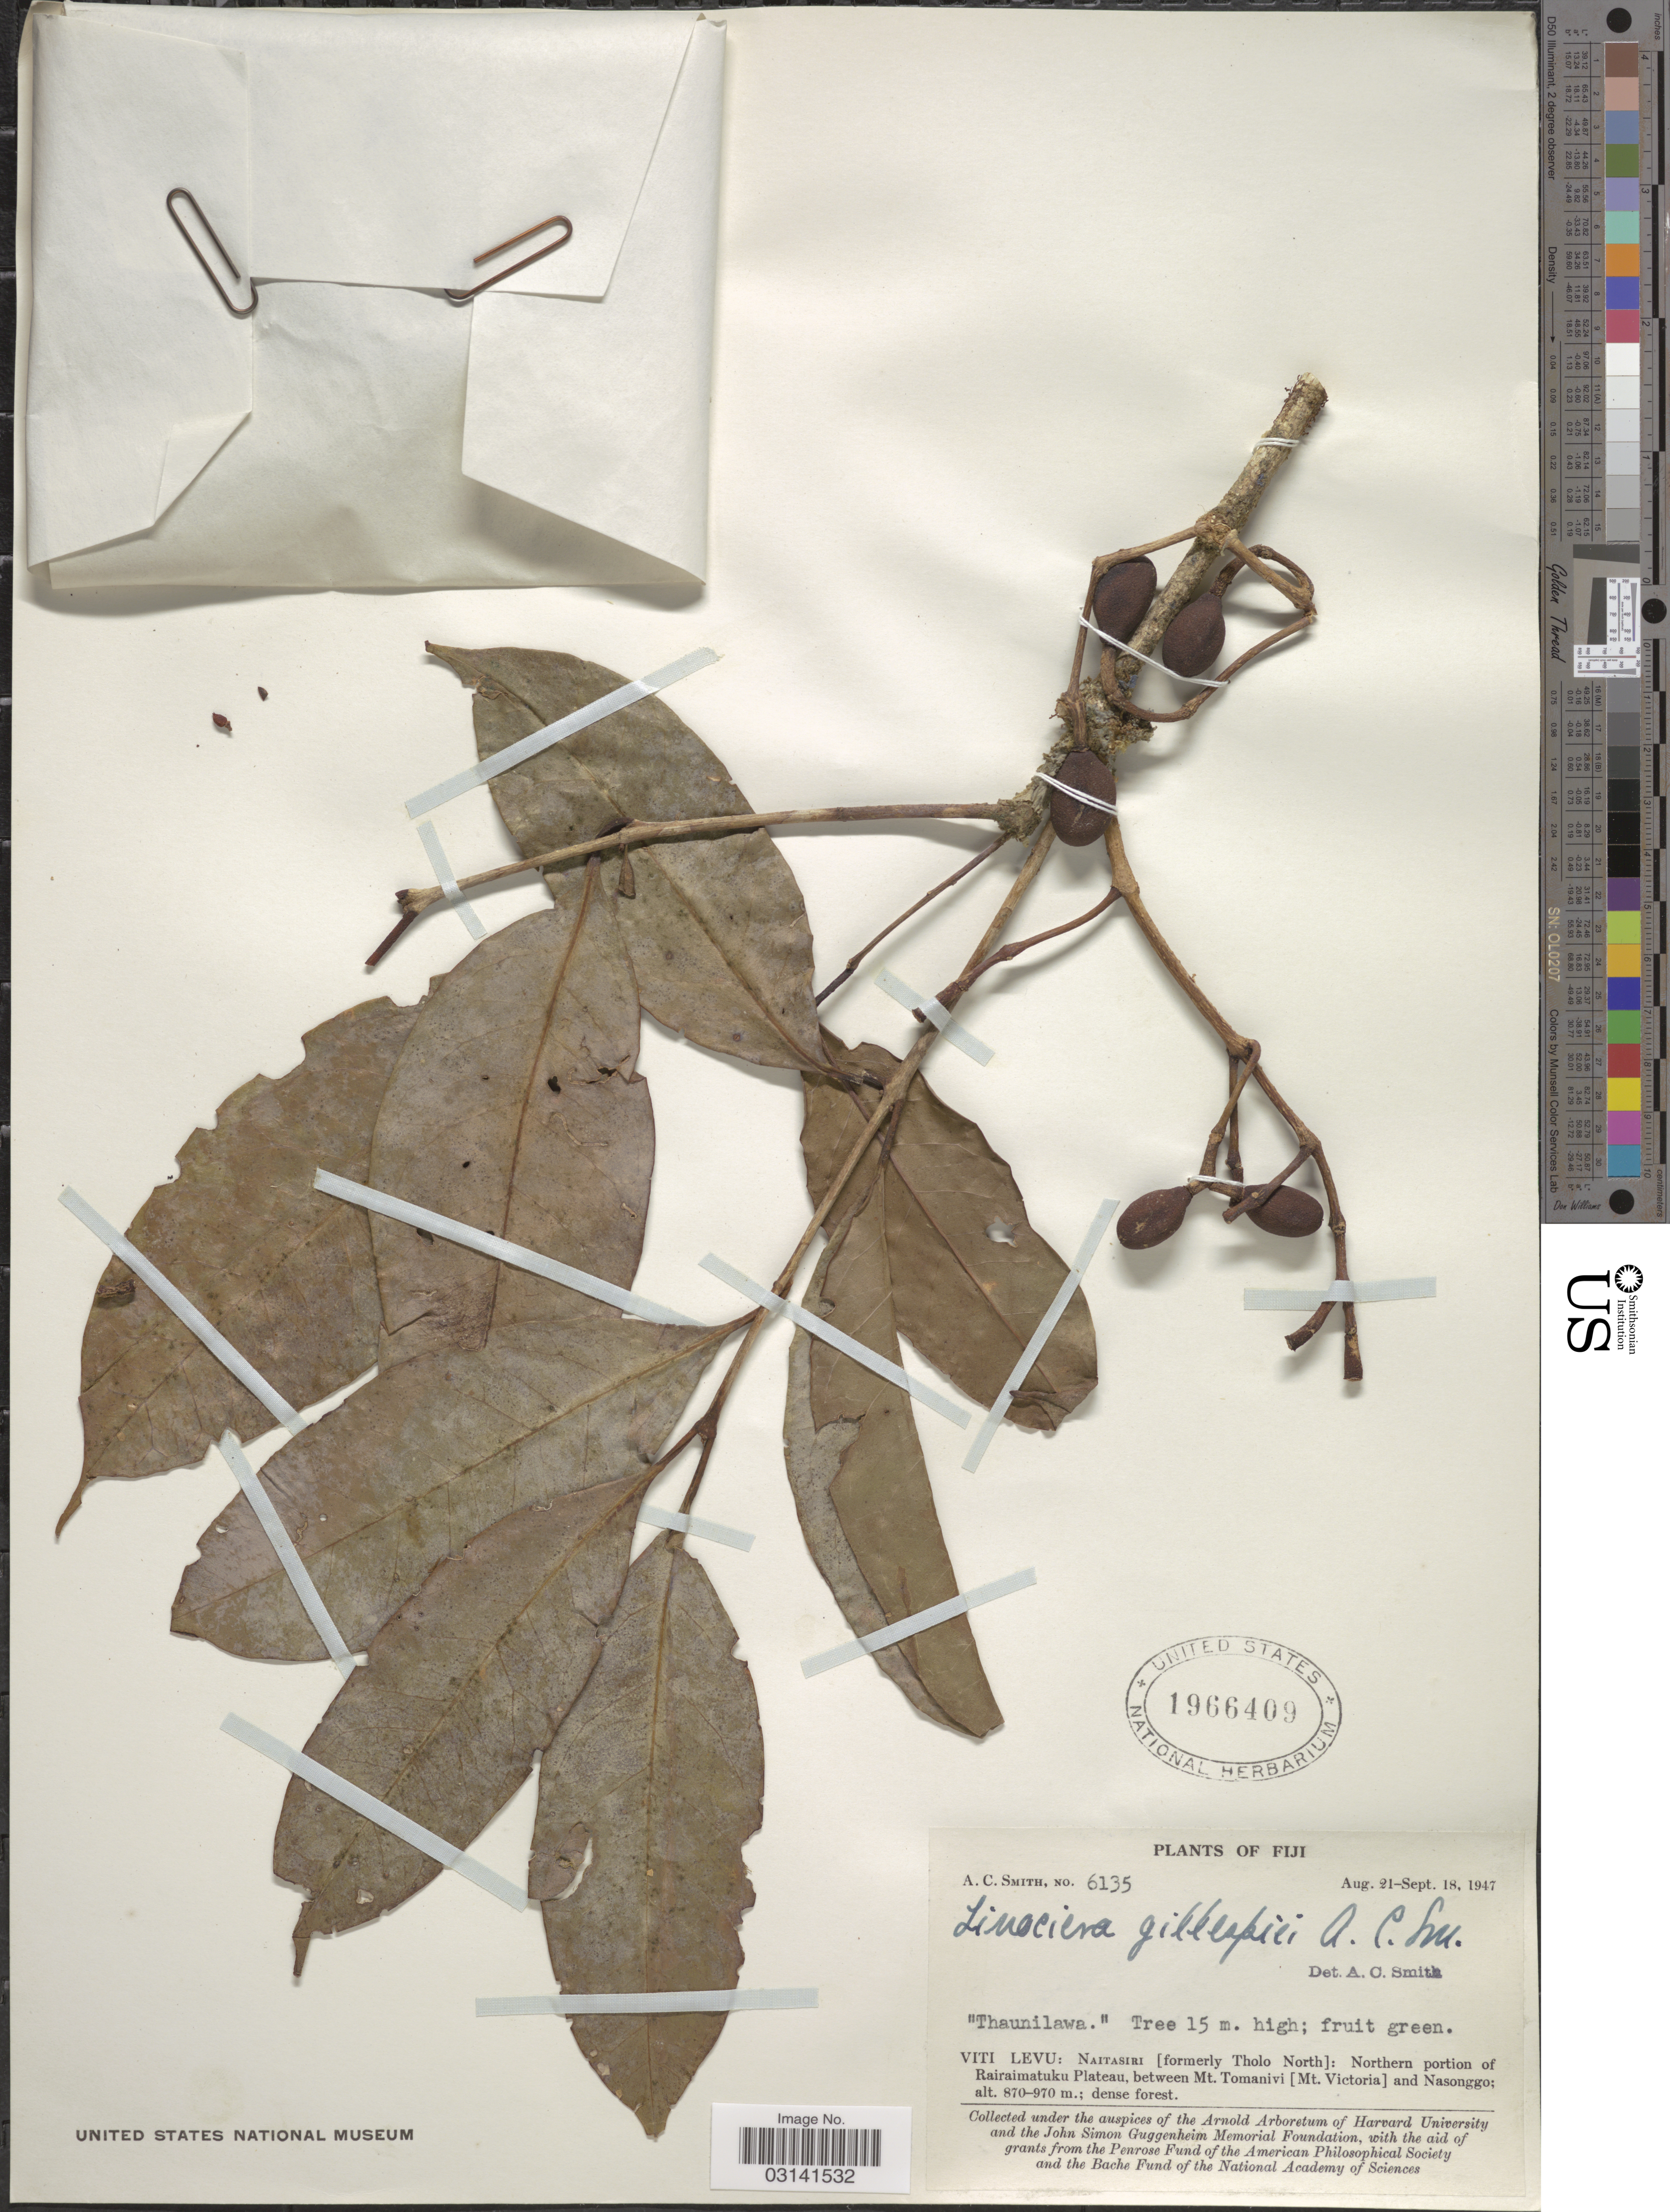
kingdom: Plantae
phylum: Tracheophyta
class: Magnoliopsida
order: Lamiales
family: Oleaceae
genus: Chionanthus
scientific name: Chionanthus vitiensis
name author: (Seem.) A.C. Sm.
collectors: A. C. Smith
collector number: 6135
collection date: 1947-08-21/1947-09-18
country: Fiji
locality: Viti Levu: Naitasiri (formerly Tholo North): Northern portion of Rairaimatuku Plateau, between Mt. Tomanivi (Mt. Victoria) and Nasonggo.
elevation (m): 870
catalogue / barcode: US 1966409